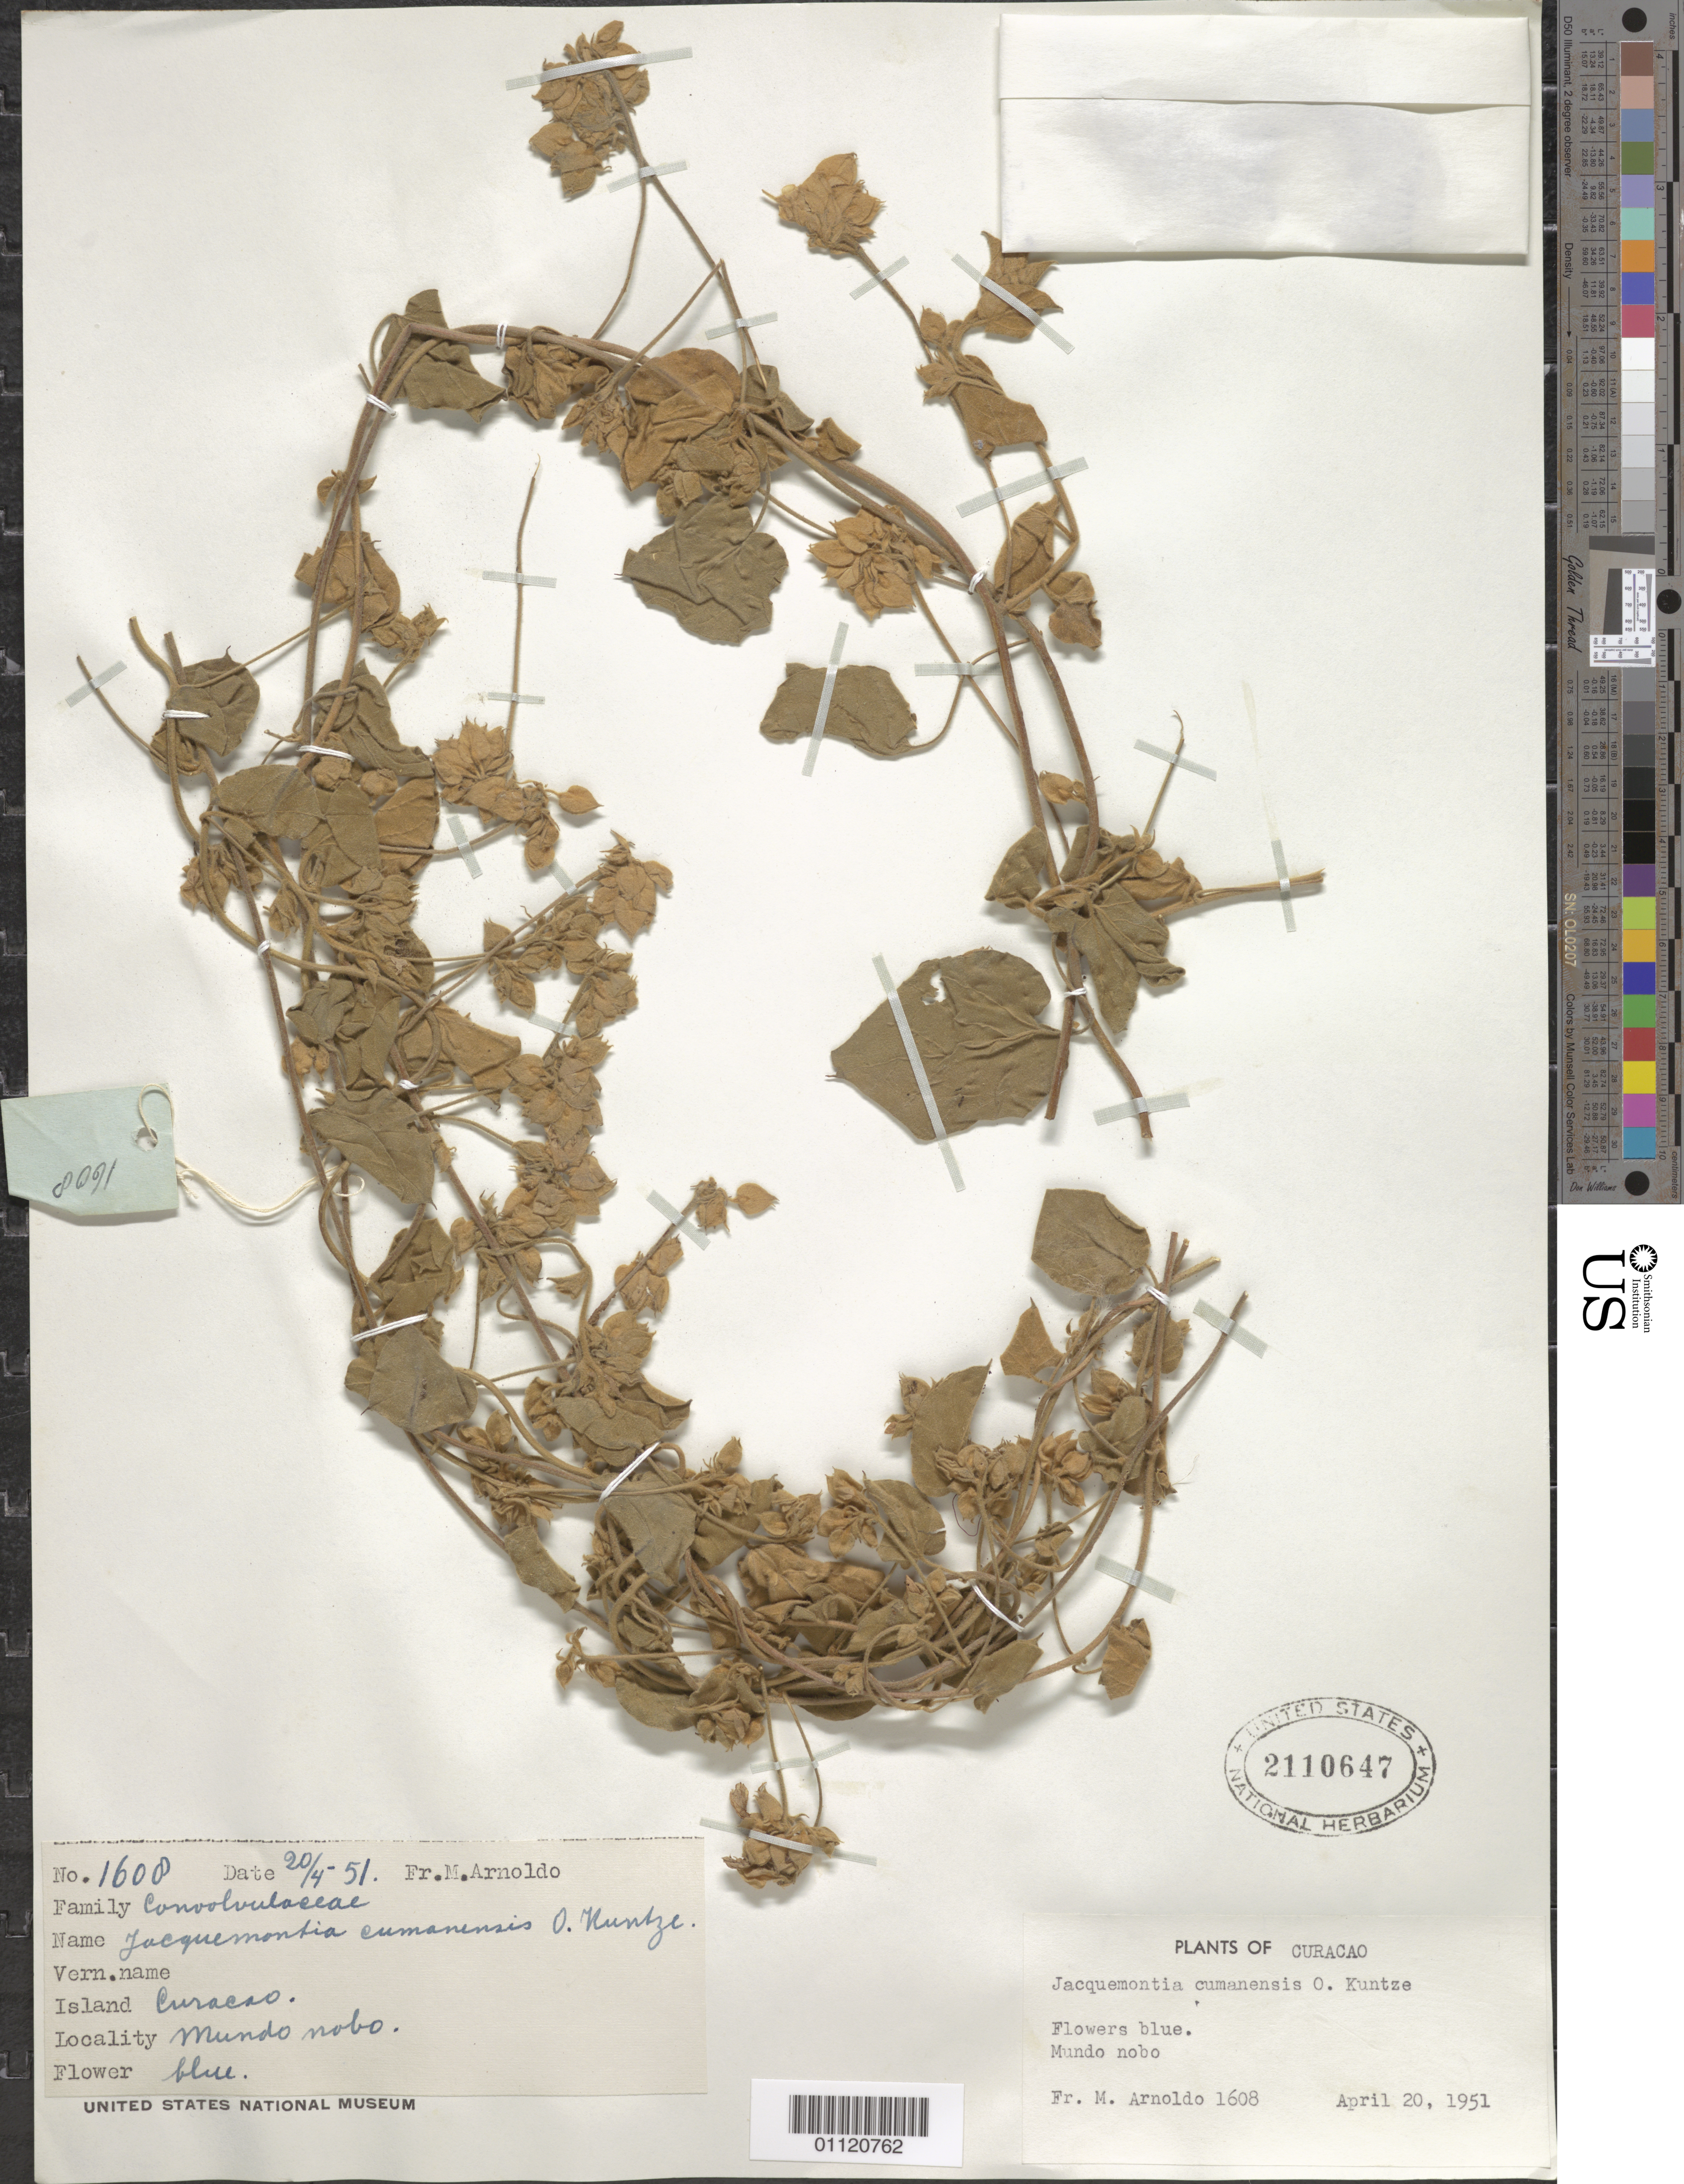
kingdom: Plantae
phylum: Tracheophyta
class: Magnoliopsida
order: Solanales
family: Convolvulaceae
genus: Jacquemontia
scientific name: Jacquemontia cumanensis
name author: (Kuntze) Kuntze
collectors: N. Arnoldo-Broeders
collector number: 1608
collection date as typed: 20 Apr 1951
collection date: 1951-04-20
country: Curaçao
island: Curaçao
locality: Mundo nobo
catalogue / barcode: US 2110647